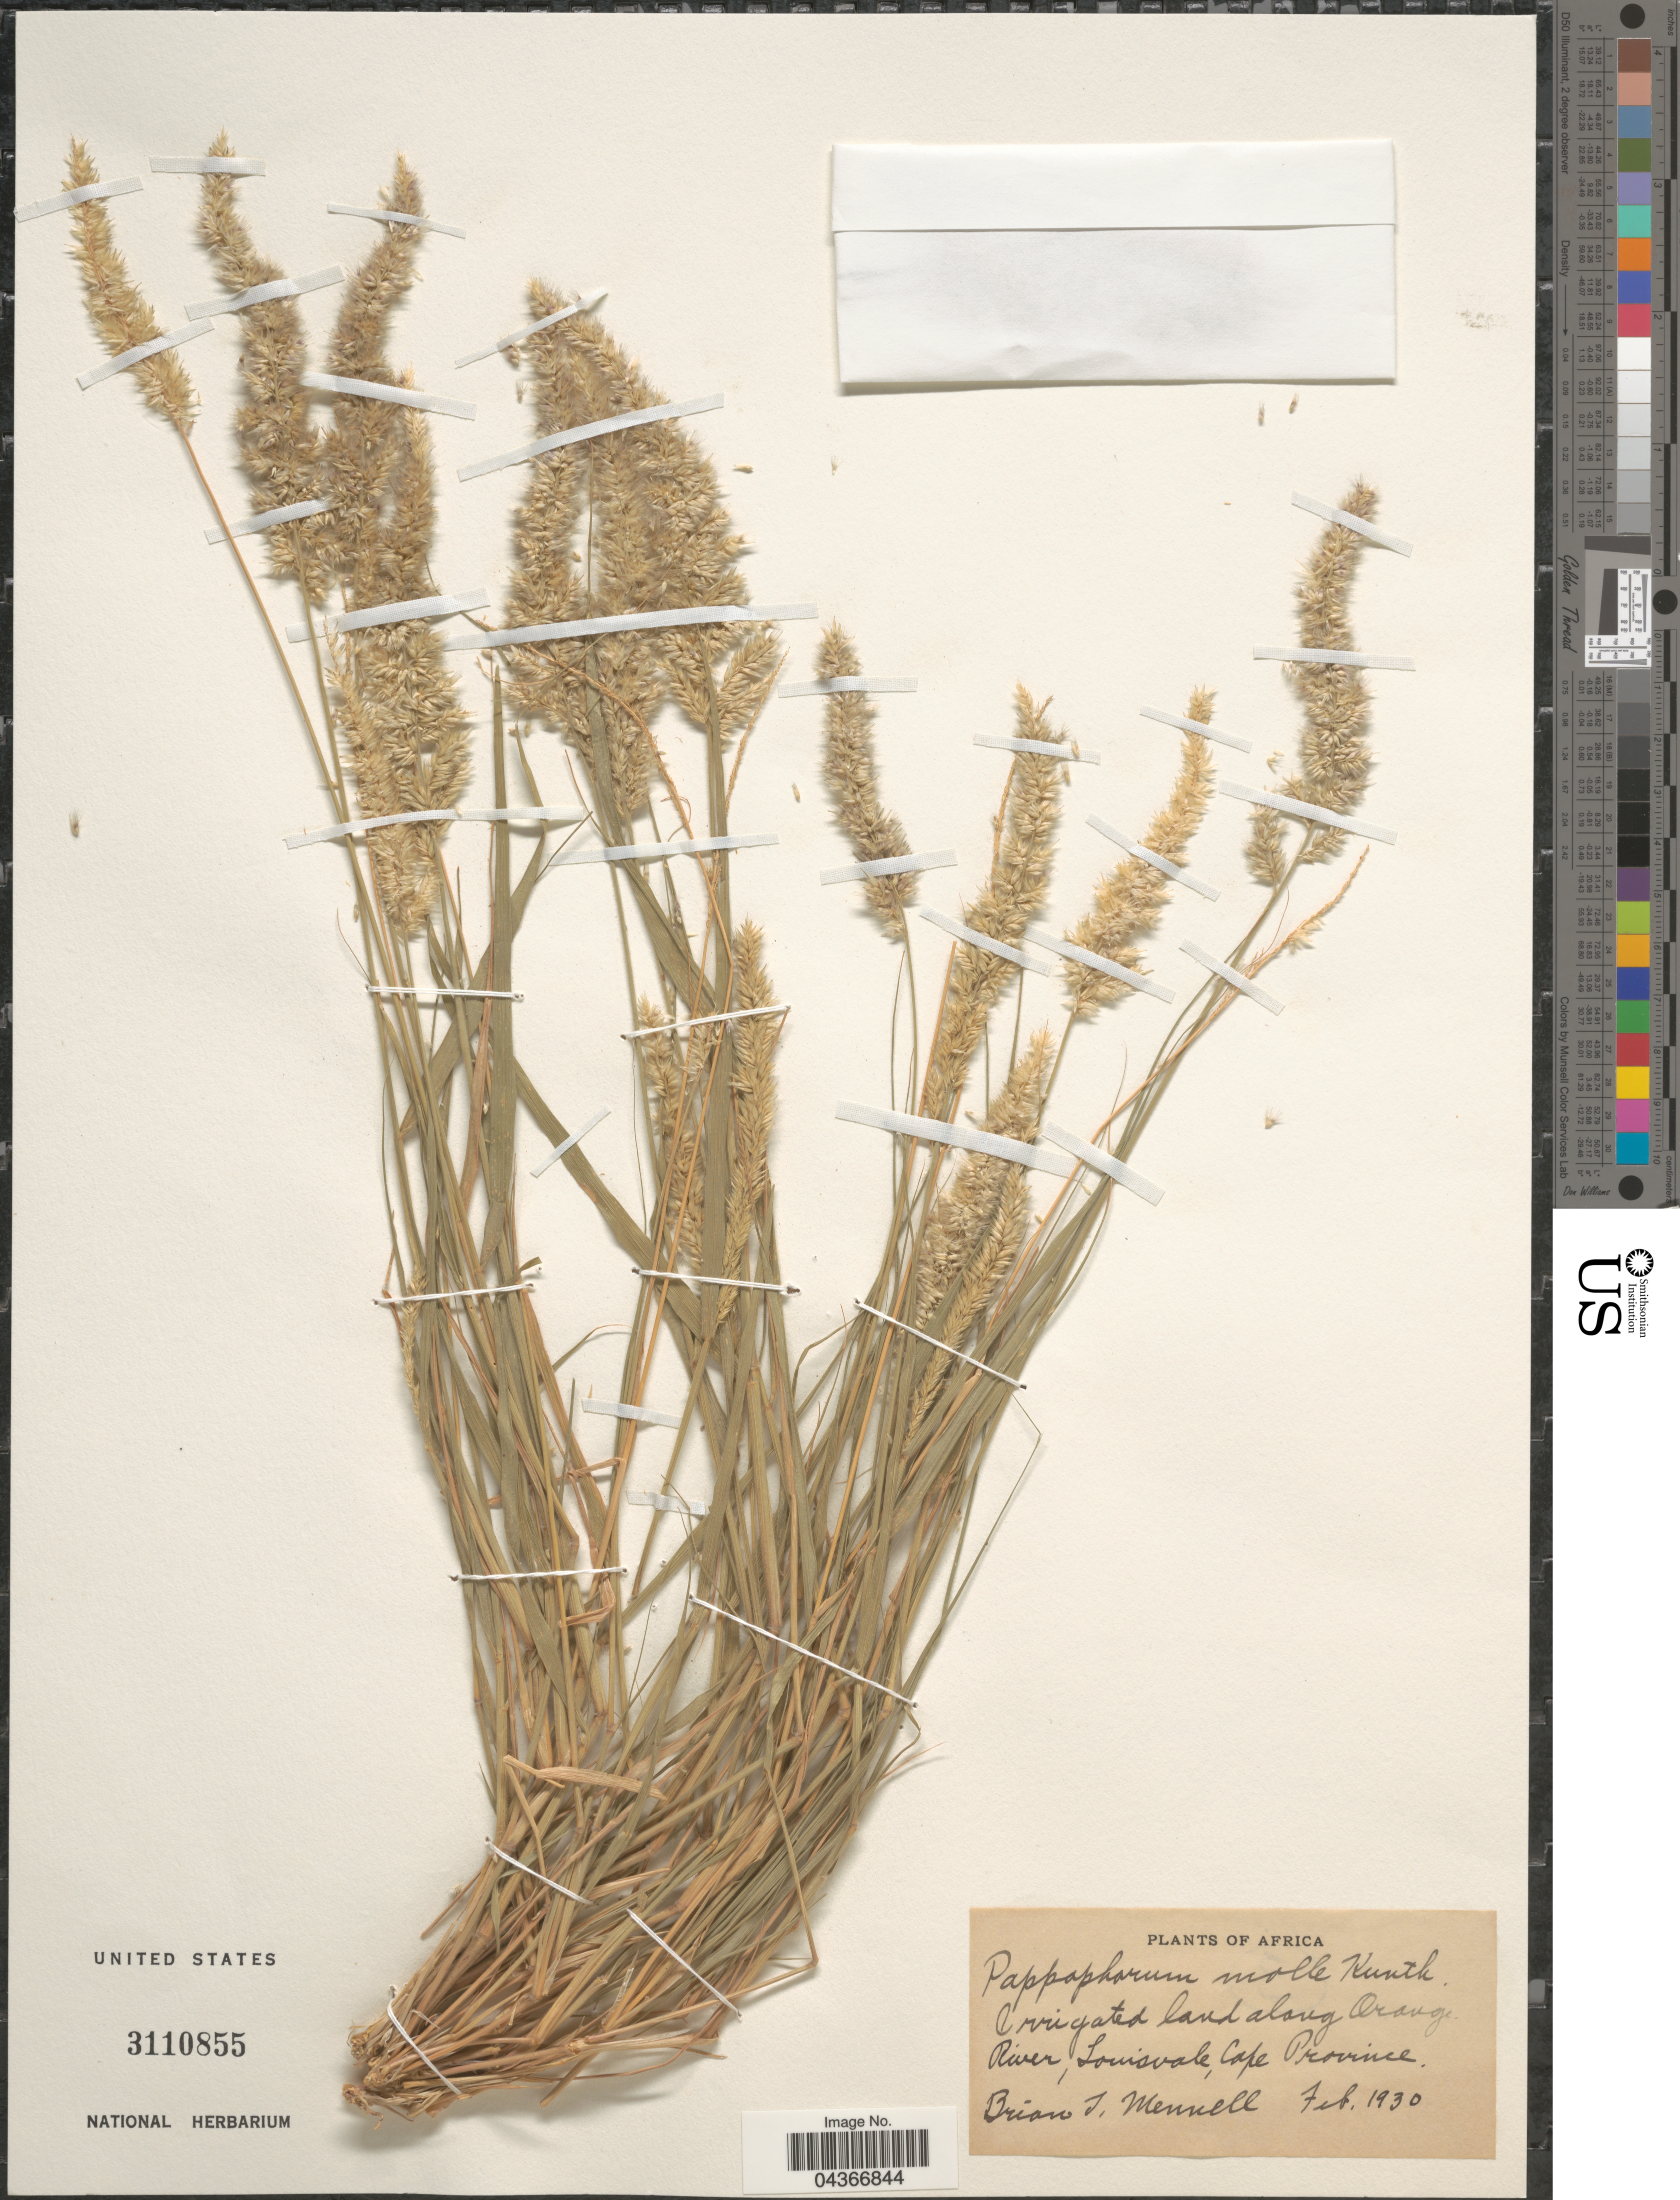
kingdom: Plantae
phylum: Tracheophyta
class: Liliopsida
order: Poales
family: Poaceae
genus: Enneapogon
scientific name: Enneapogon mollis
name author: Lehm.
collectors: B. Mennell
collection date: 1930-02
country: South Africa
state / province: Northern Cape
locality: Irrigated land along Orange River, Louisvale.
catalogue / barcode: US 3110855